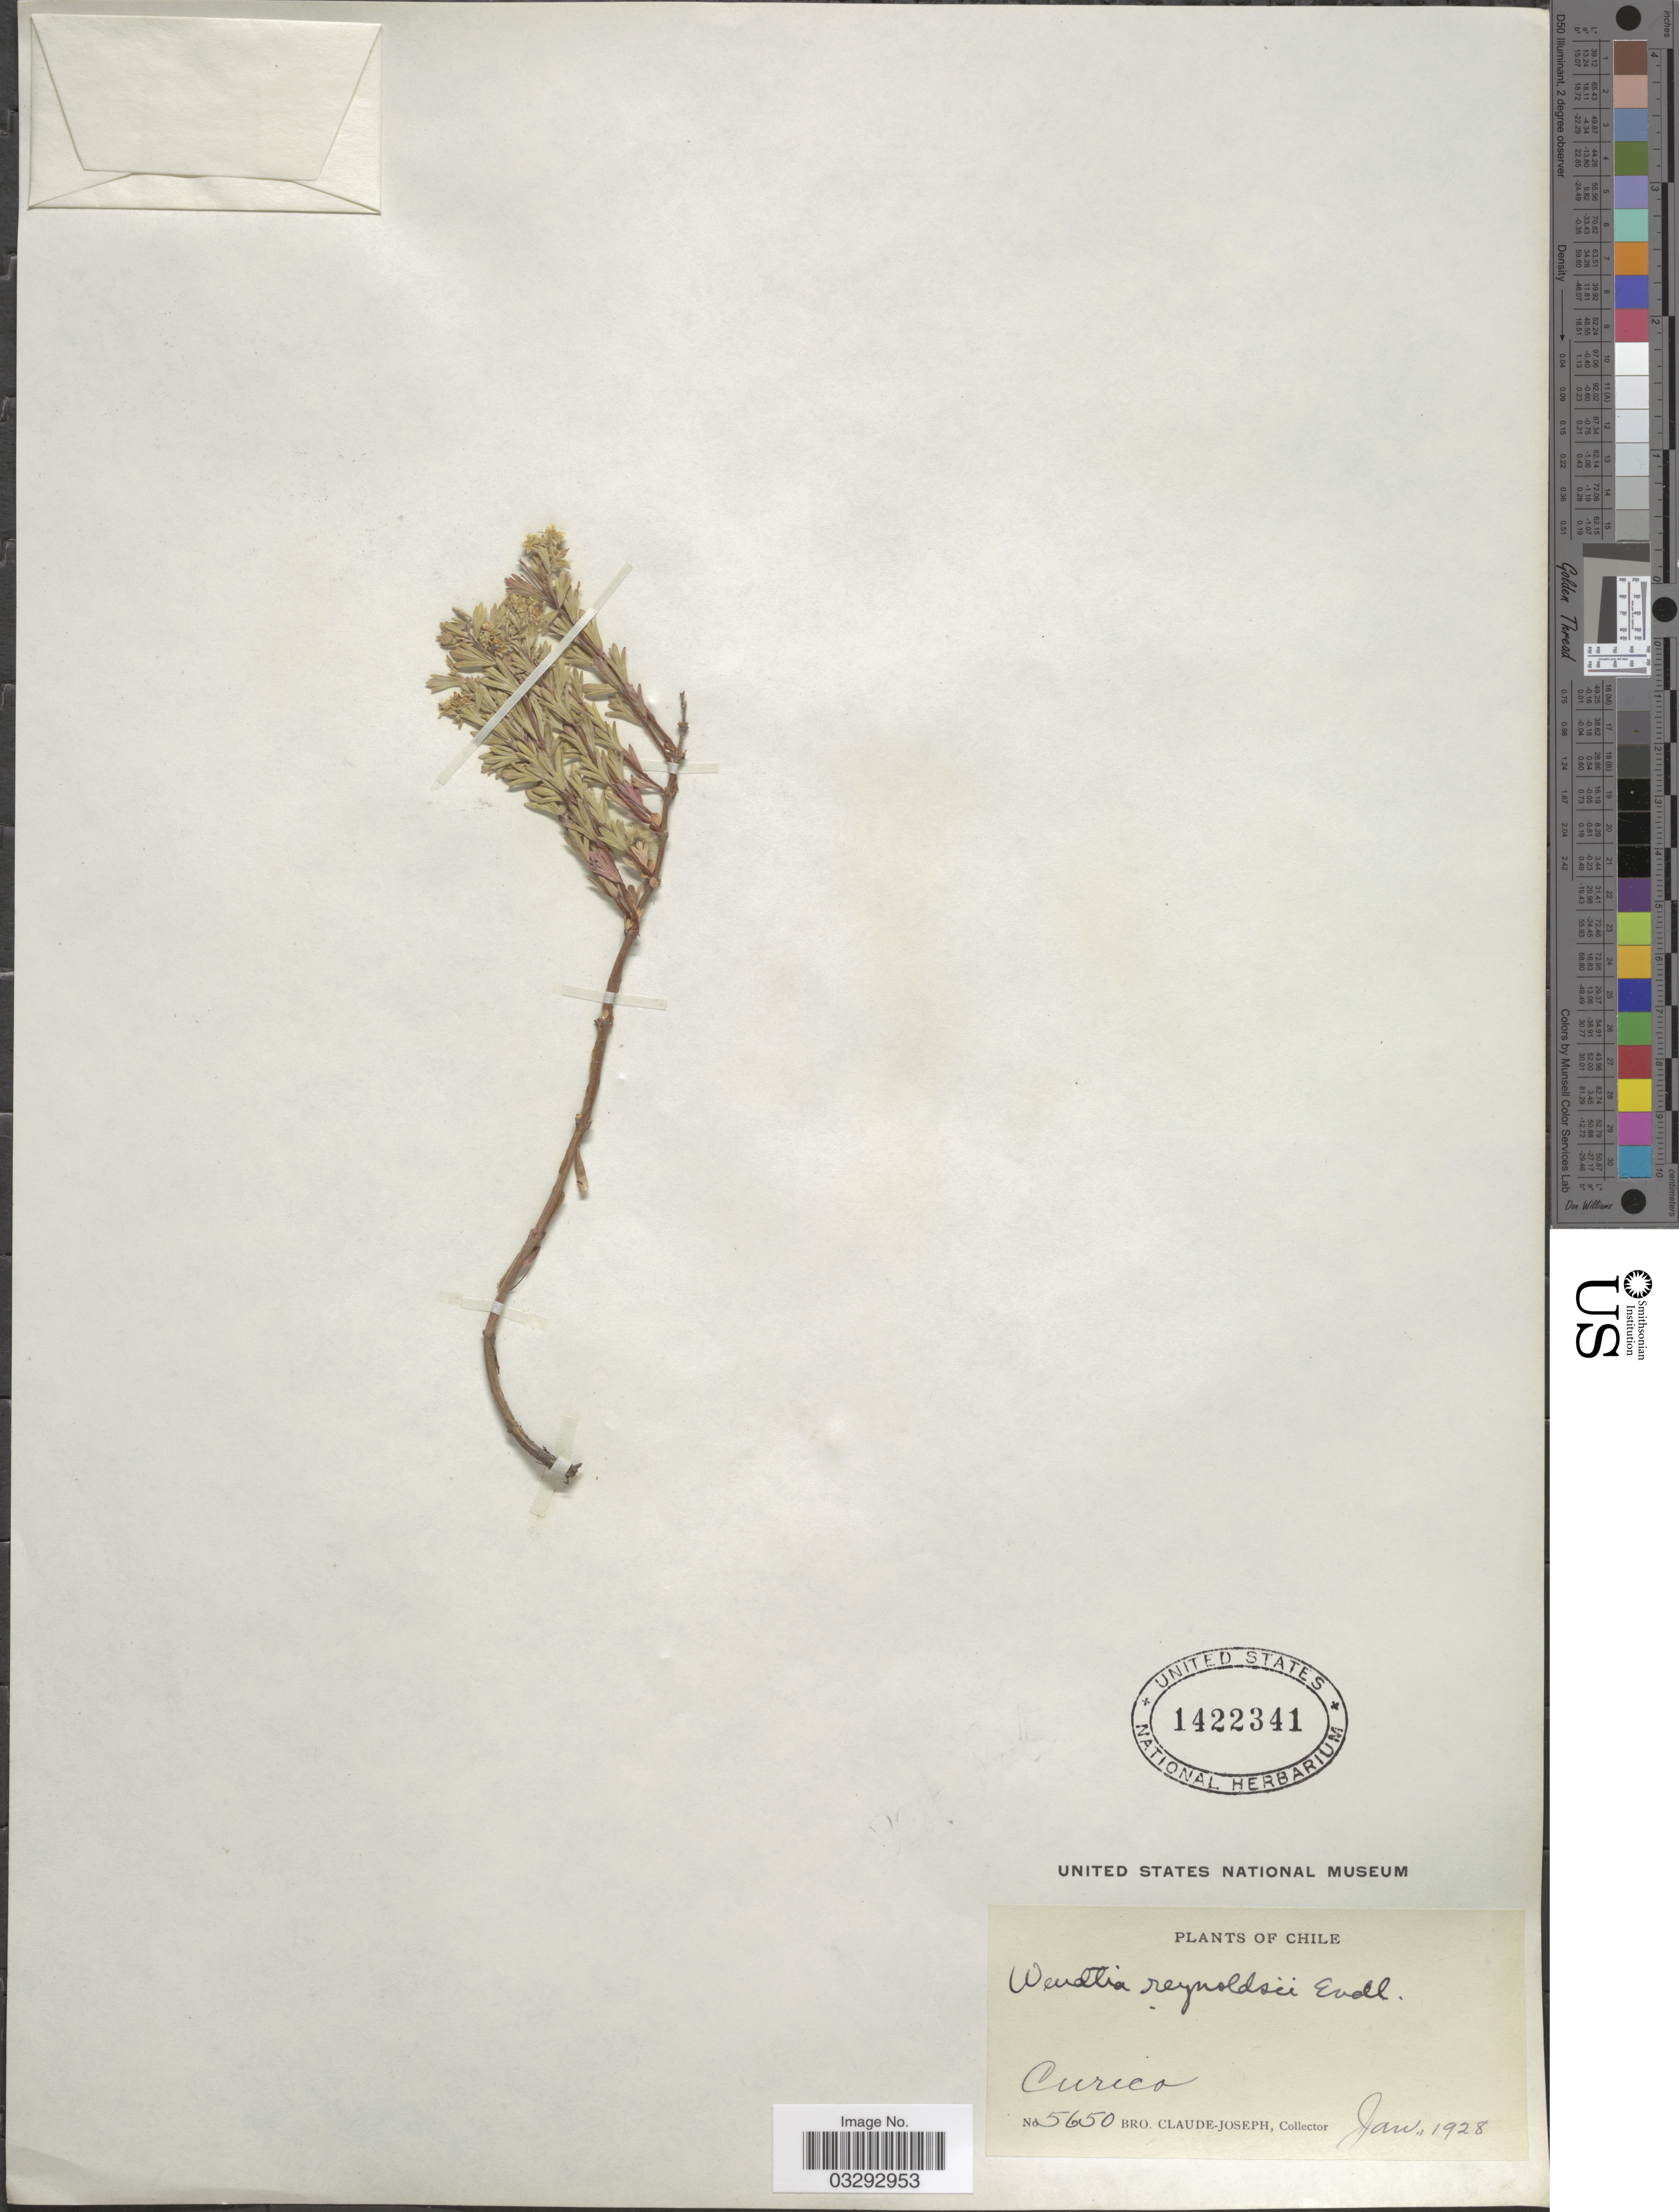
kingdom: Plantae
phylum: Tracheophyta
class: Magnoliopsida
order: Geraniales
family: Vivianiaceae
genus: Wendtia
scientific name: Wendtia gracilis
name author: Meyen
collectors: Bro. Claude-Joseph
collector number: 5650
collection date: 1928-01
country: Chile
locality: Curico.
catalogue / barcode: US 1422341